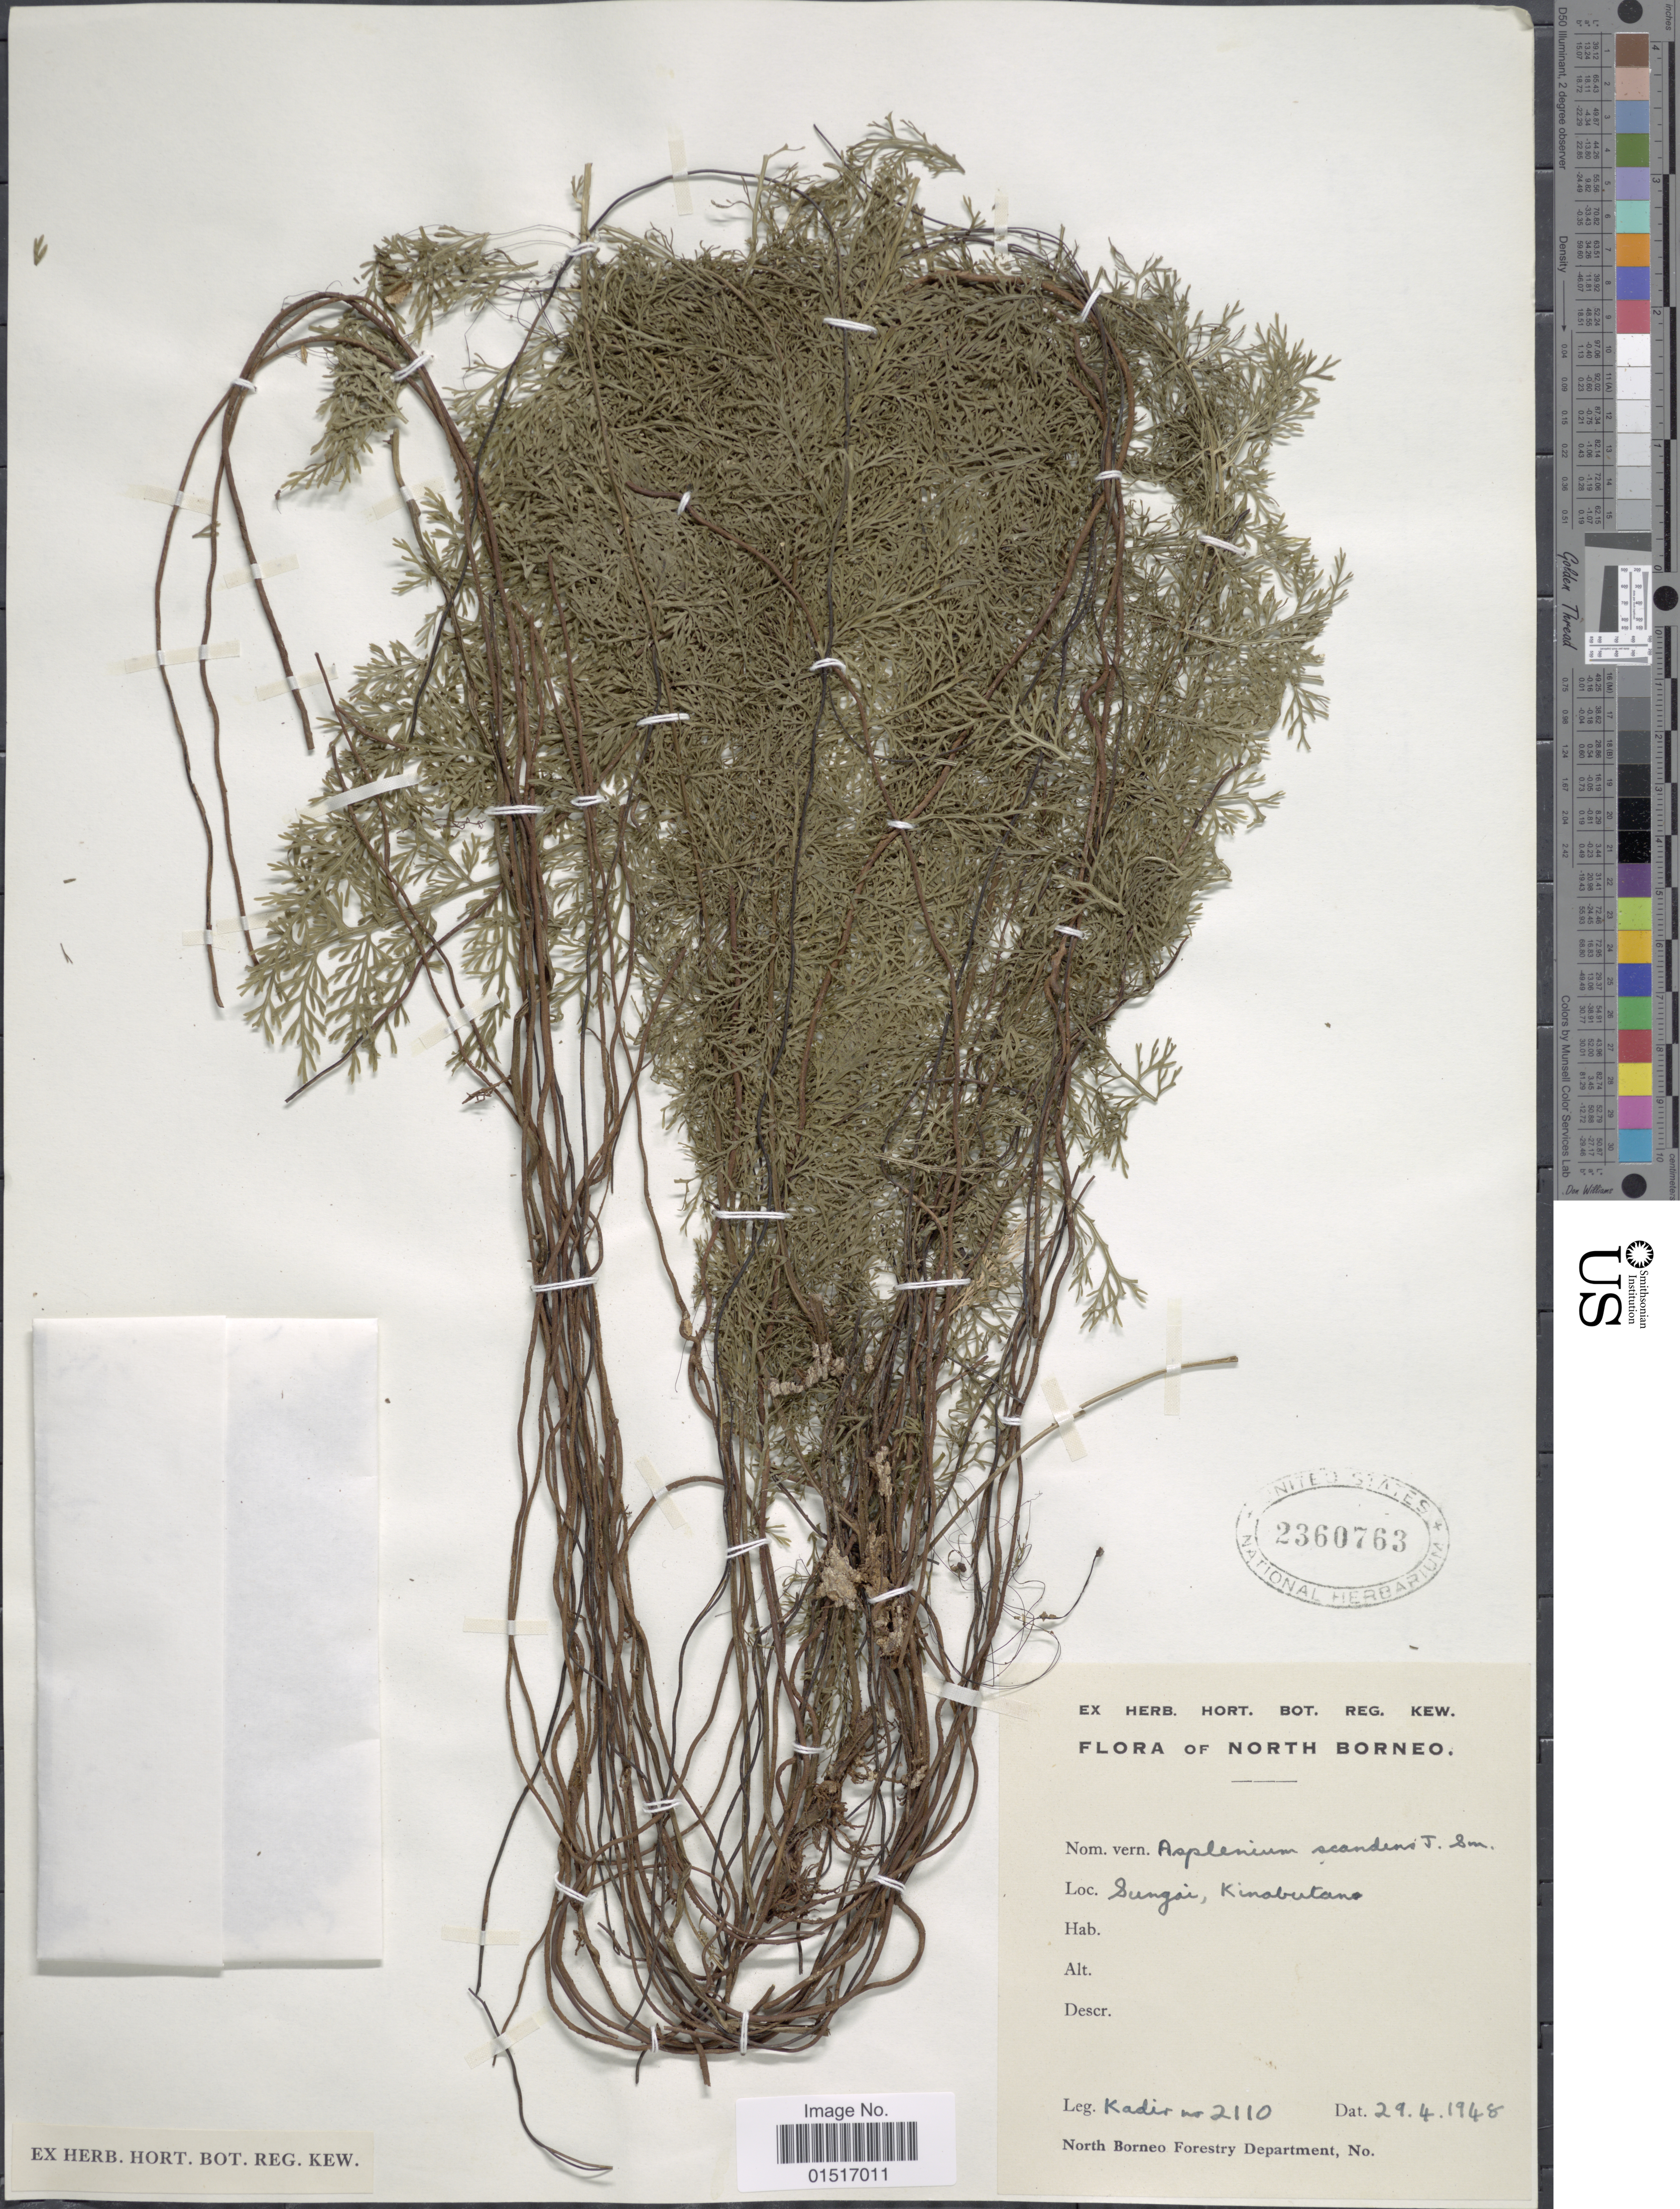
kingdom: Plantae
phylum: Tracheophyta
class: Polypodiopsida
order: Polypodiales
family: Aspleniaceae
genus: Asplenium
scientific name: Asplenium scandens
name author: J. Sm. ex Mett.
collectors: -. Kadir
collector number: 2110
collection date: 1948-04-19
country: Malaysia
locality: North Borneo. Sungai, Kinabutana [interpreted]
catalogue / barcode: US 2360763